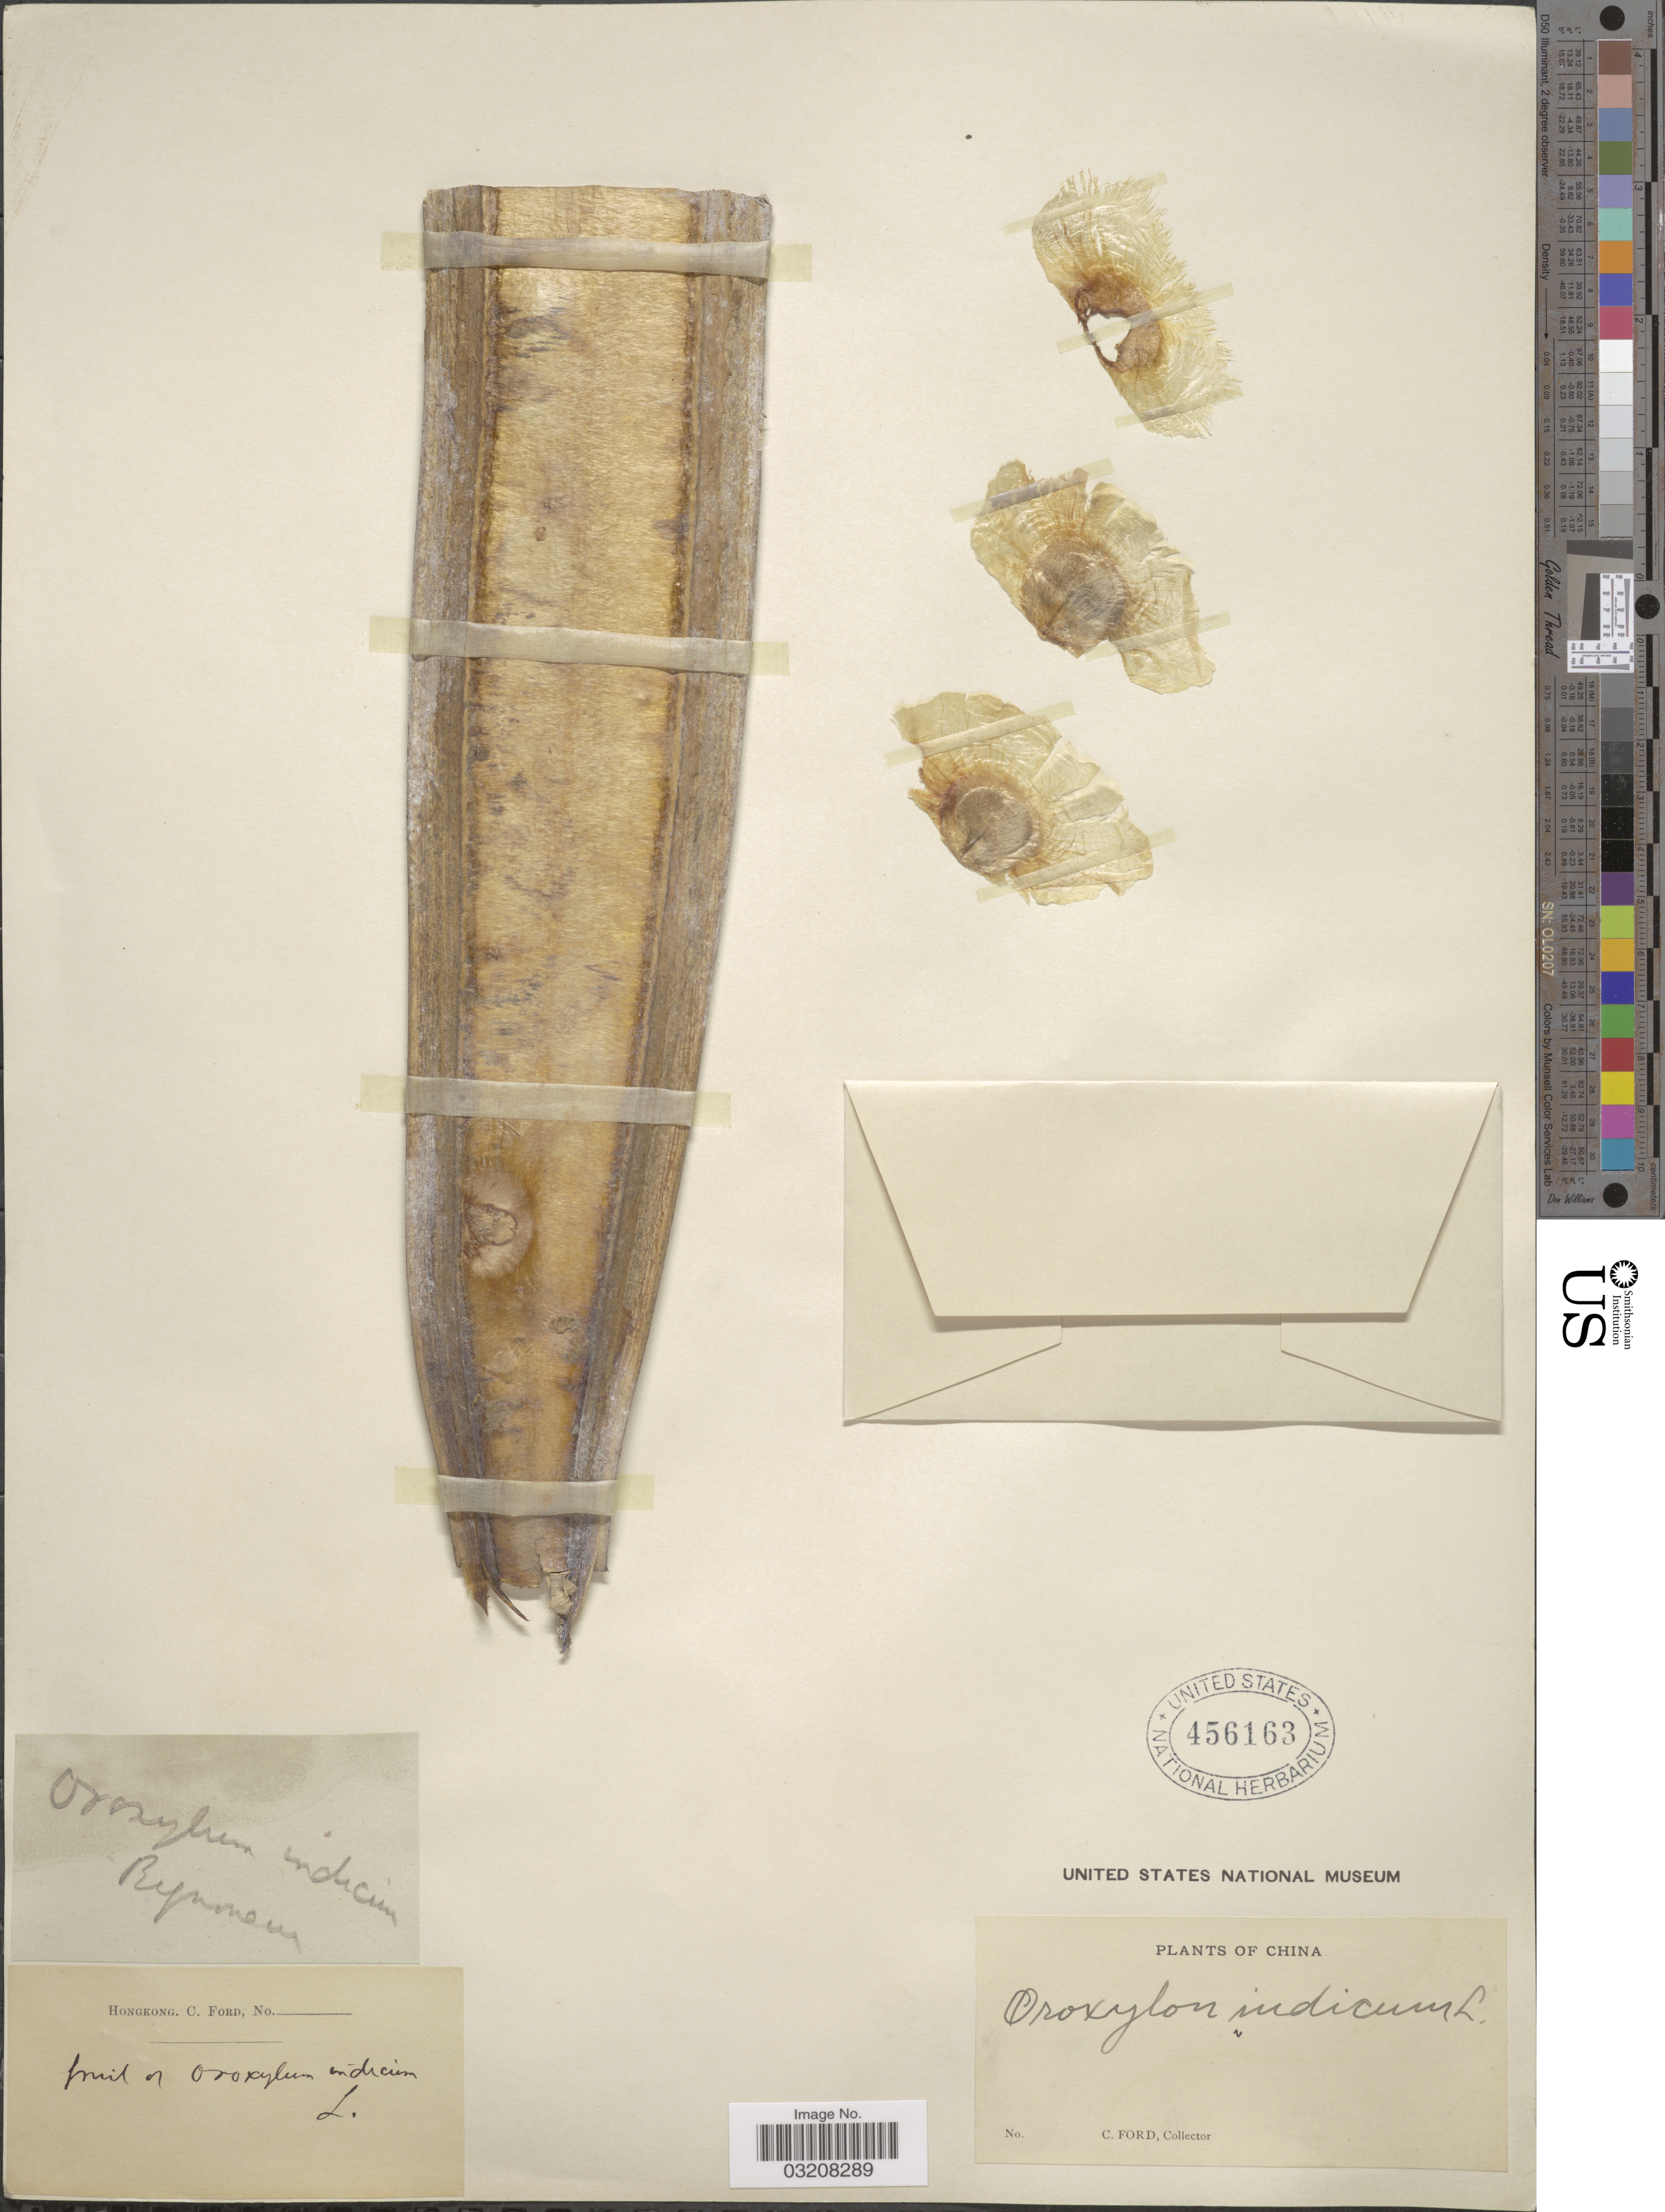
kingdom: Plantae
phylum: Tracheophyta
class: Magnoliopsida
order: Lamiales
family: Bignoniaceae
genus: Oroxylum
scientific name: Oroxylum indicum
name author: (L.) Kurz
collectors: C. Ford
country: China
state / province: Hong Kong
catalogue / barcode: US 456163